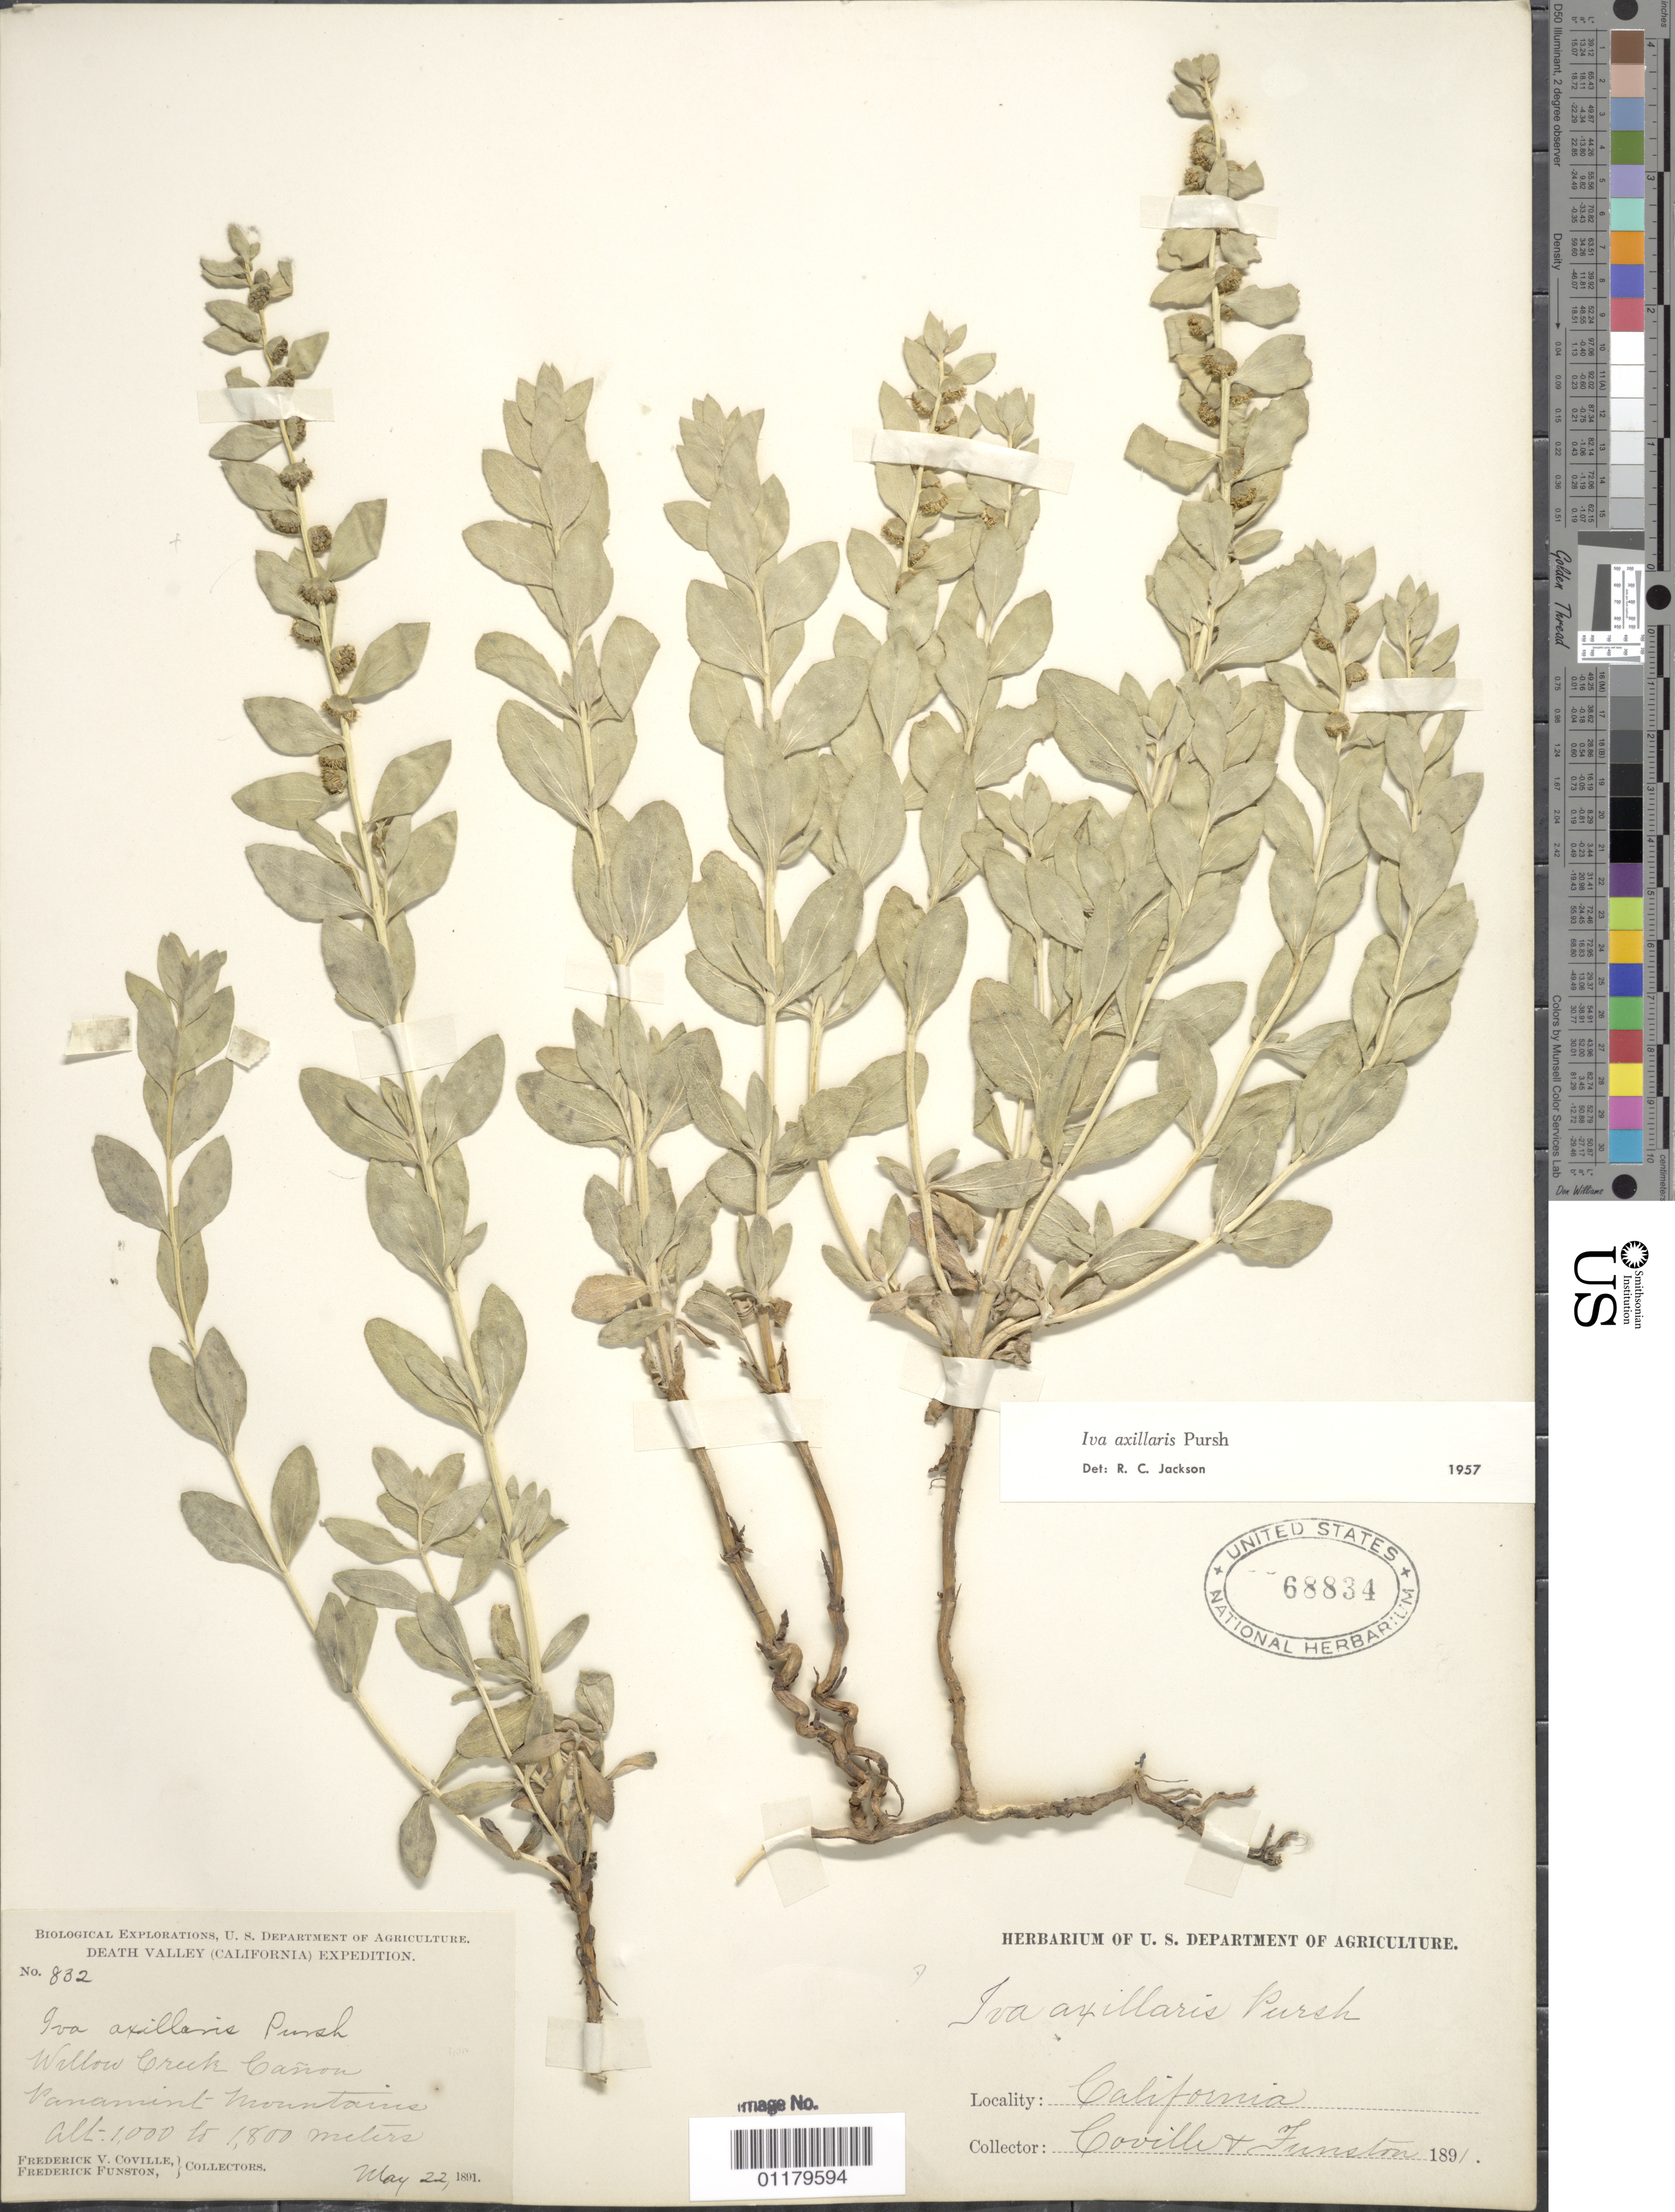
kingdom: Plantae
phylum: Tracheophyta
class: Magnoliopsida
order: Asterales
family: Asteraceae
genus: Iva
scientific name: Iva axillaris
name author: Pursh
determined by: Jackson, R. C.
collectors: F. V. Coville & F. Funston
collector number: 832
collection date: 1891-05-22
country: United States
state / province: California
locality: Willow Creek Canyon, Panamint Mountains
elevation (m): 1000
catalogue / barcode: US 68834